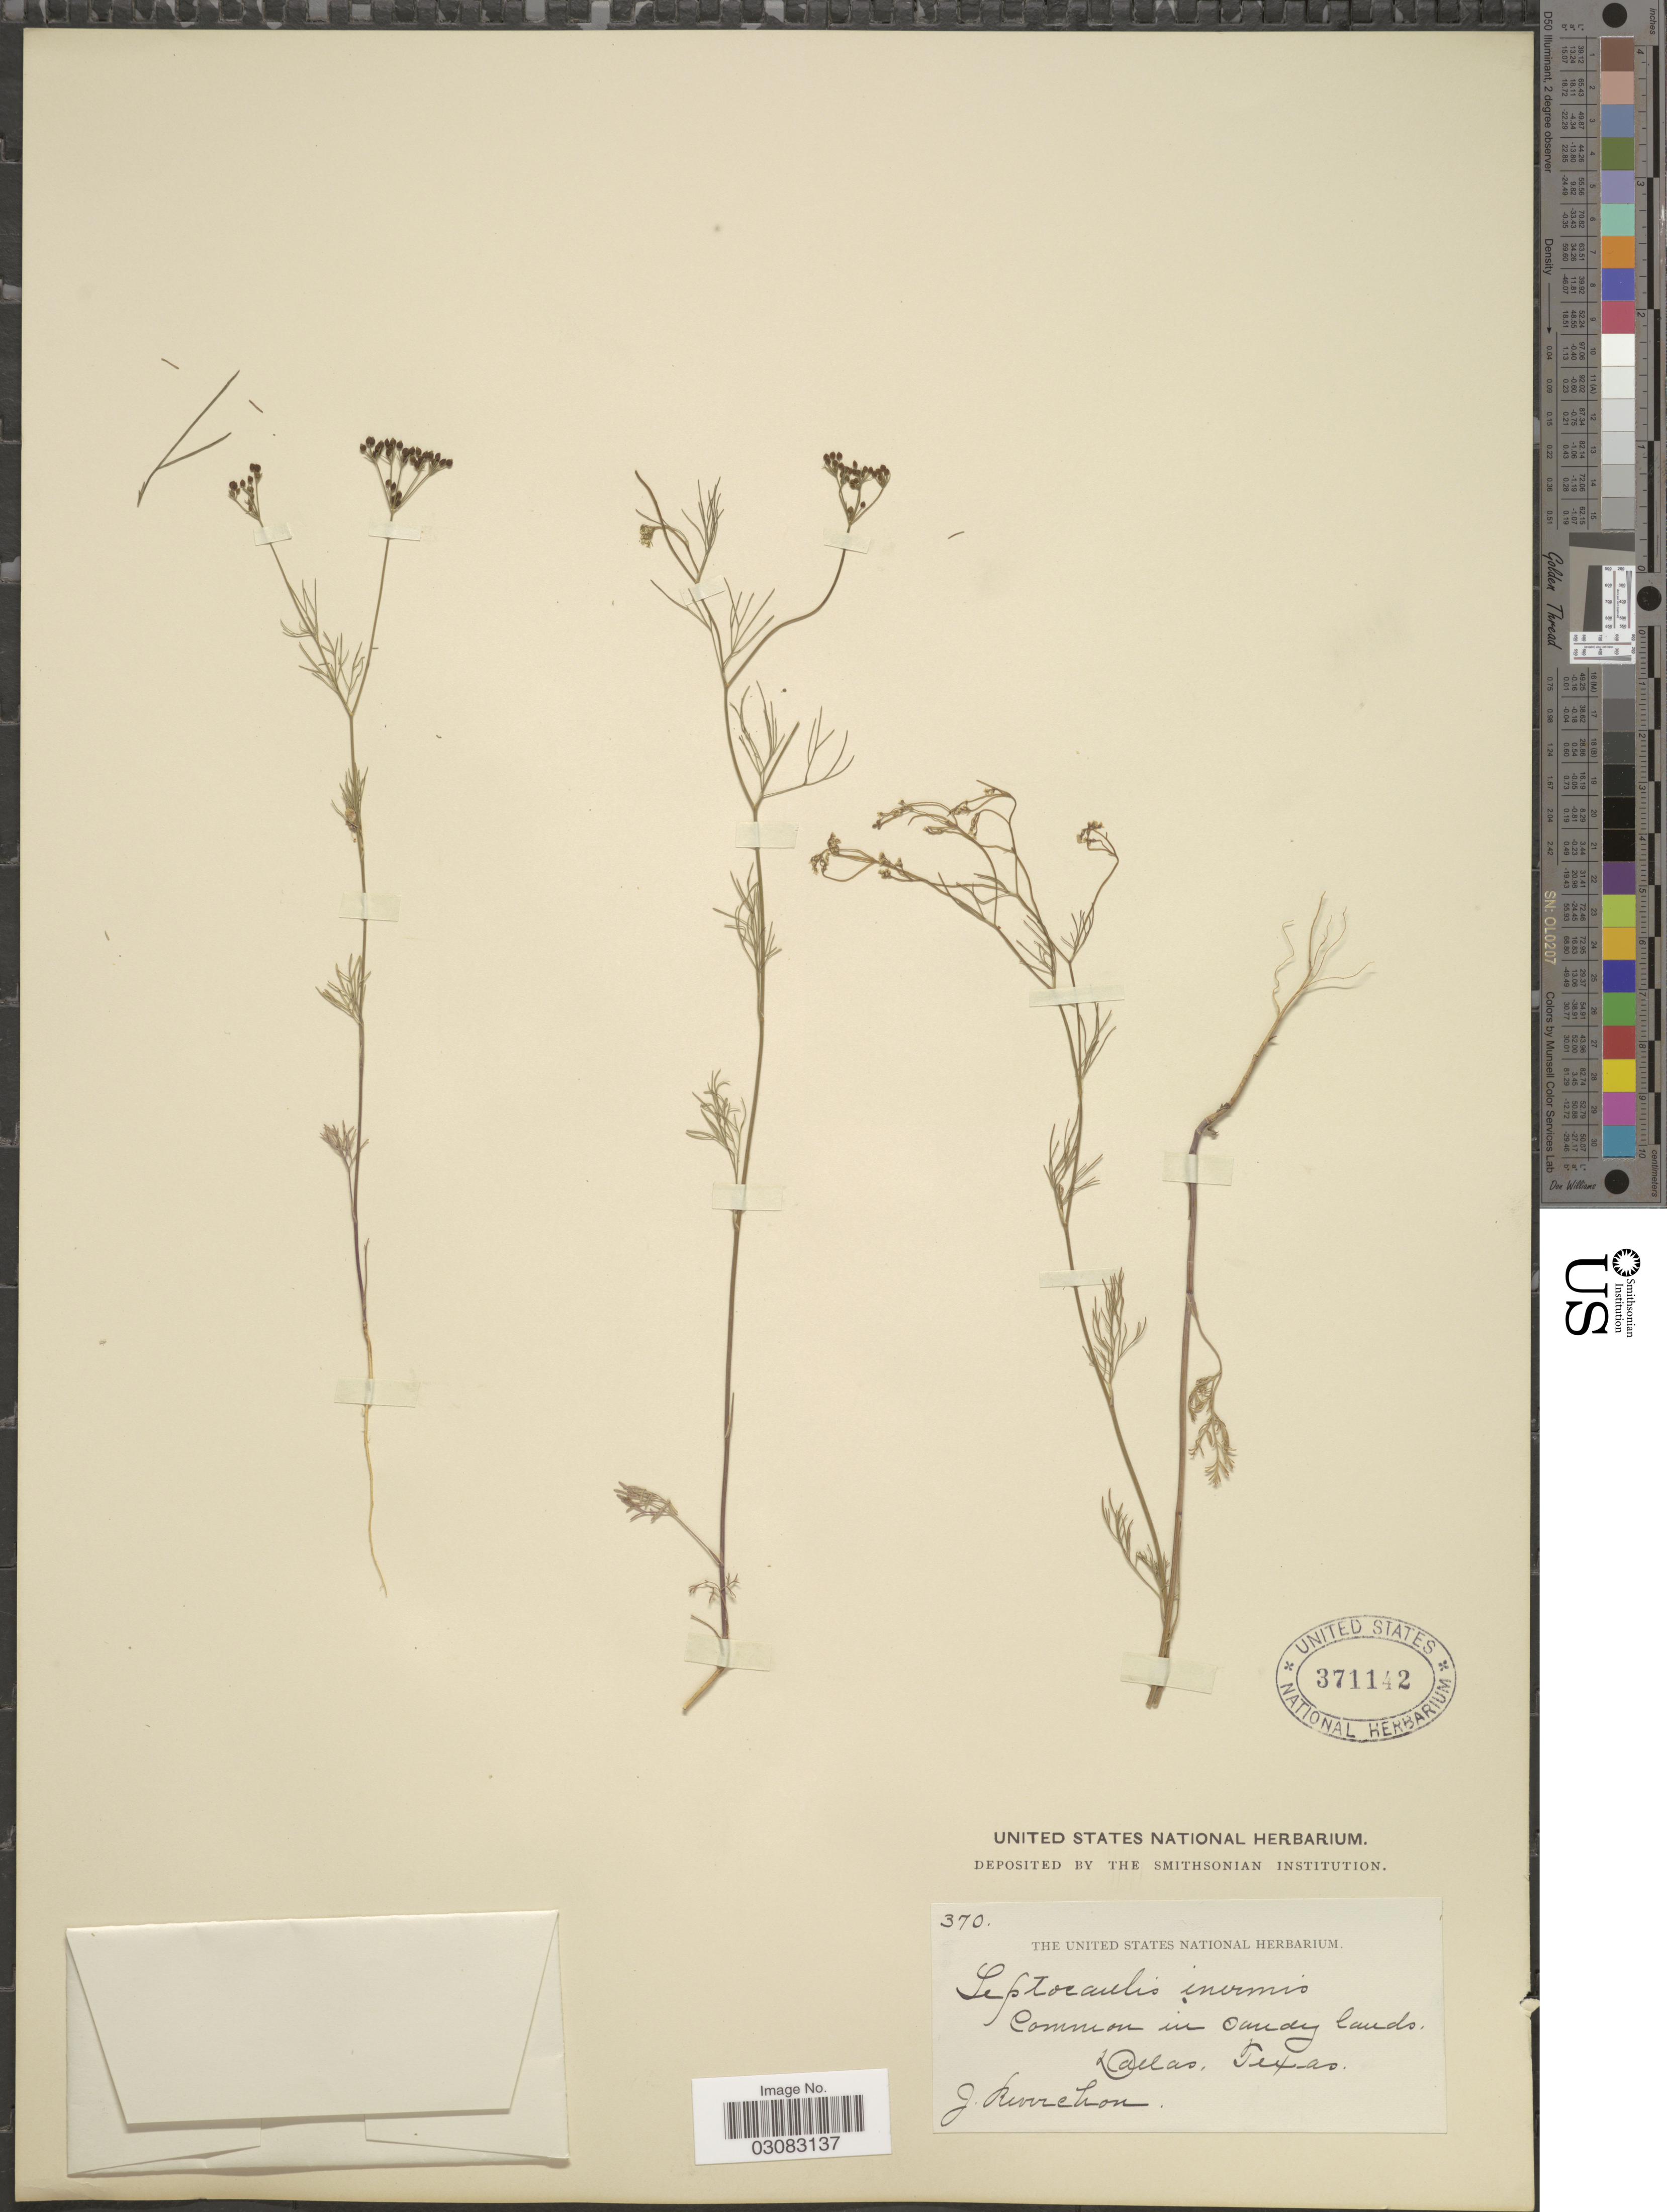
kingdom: Plantae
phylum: Tracheophyta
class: Magnoliopsida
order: Apiales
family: Apiaceae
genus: Spermolepis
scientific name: Spermolepis inermis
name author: (Nutt. ex DC.) Mathias & Constance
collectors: J. Reverchon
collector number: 370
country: United States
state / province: Texas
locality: Dallas.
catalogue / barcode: US 371142